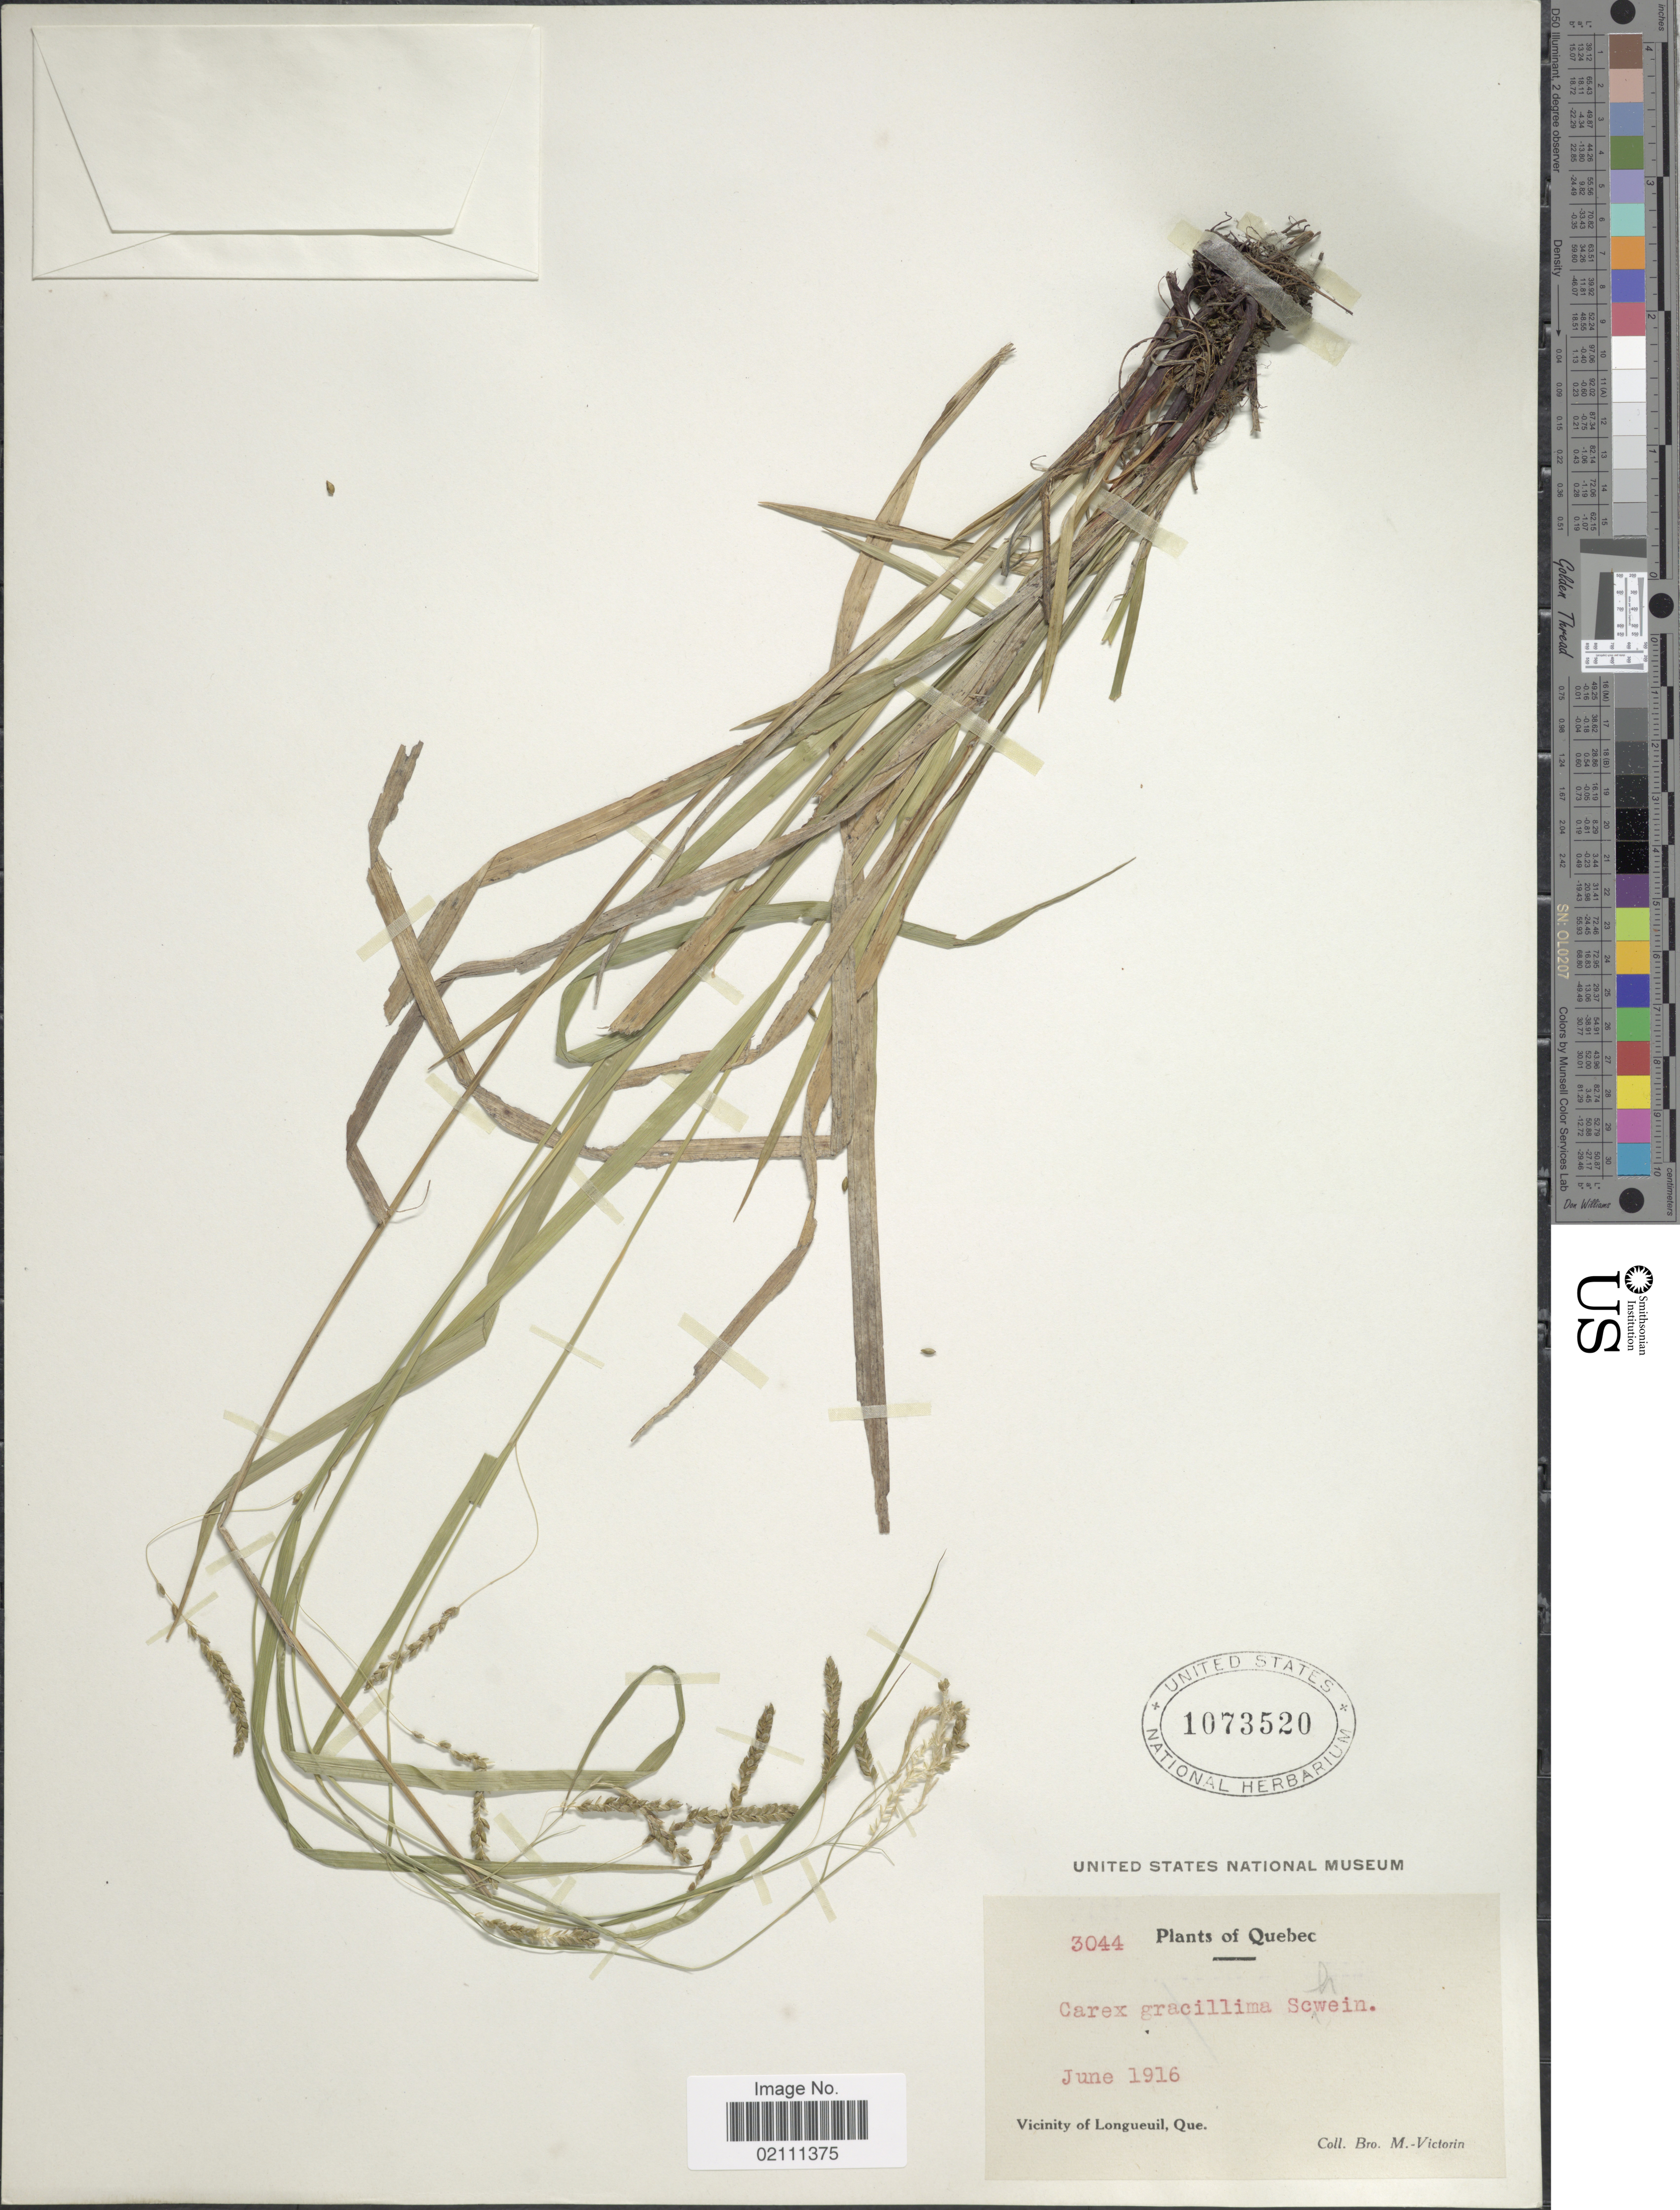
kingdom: Plantae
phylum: Tracheophyta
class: Liliopsida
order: Poales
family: Cyperaceae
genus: Carex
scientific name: Carex gracillima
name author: Schwein.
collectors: Fr. Marie-Victorin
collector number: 3044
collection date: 1916-06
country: Canada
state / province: Quebec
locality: Vicinity of Longueuil.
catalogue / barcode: US 1073520